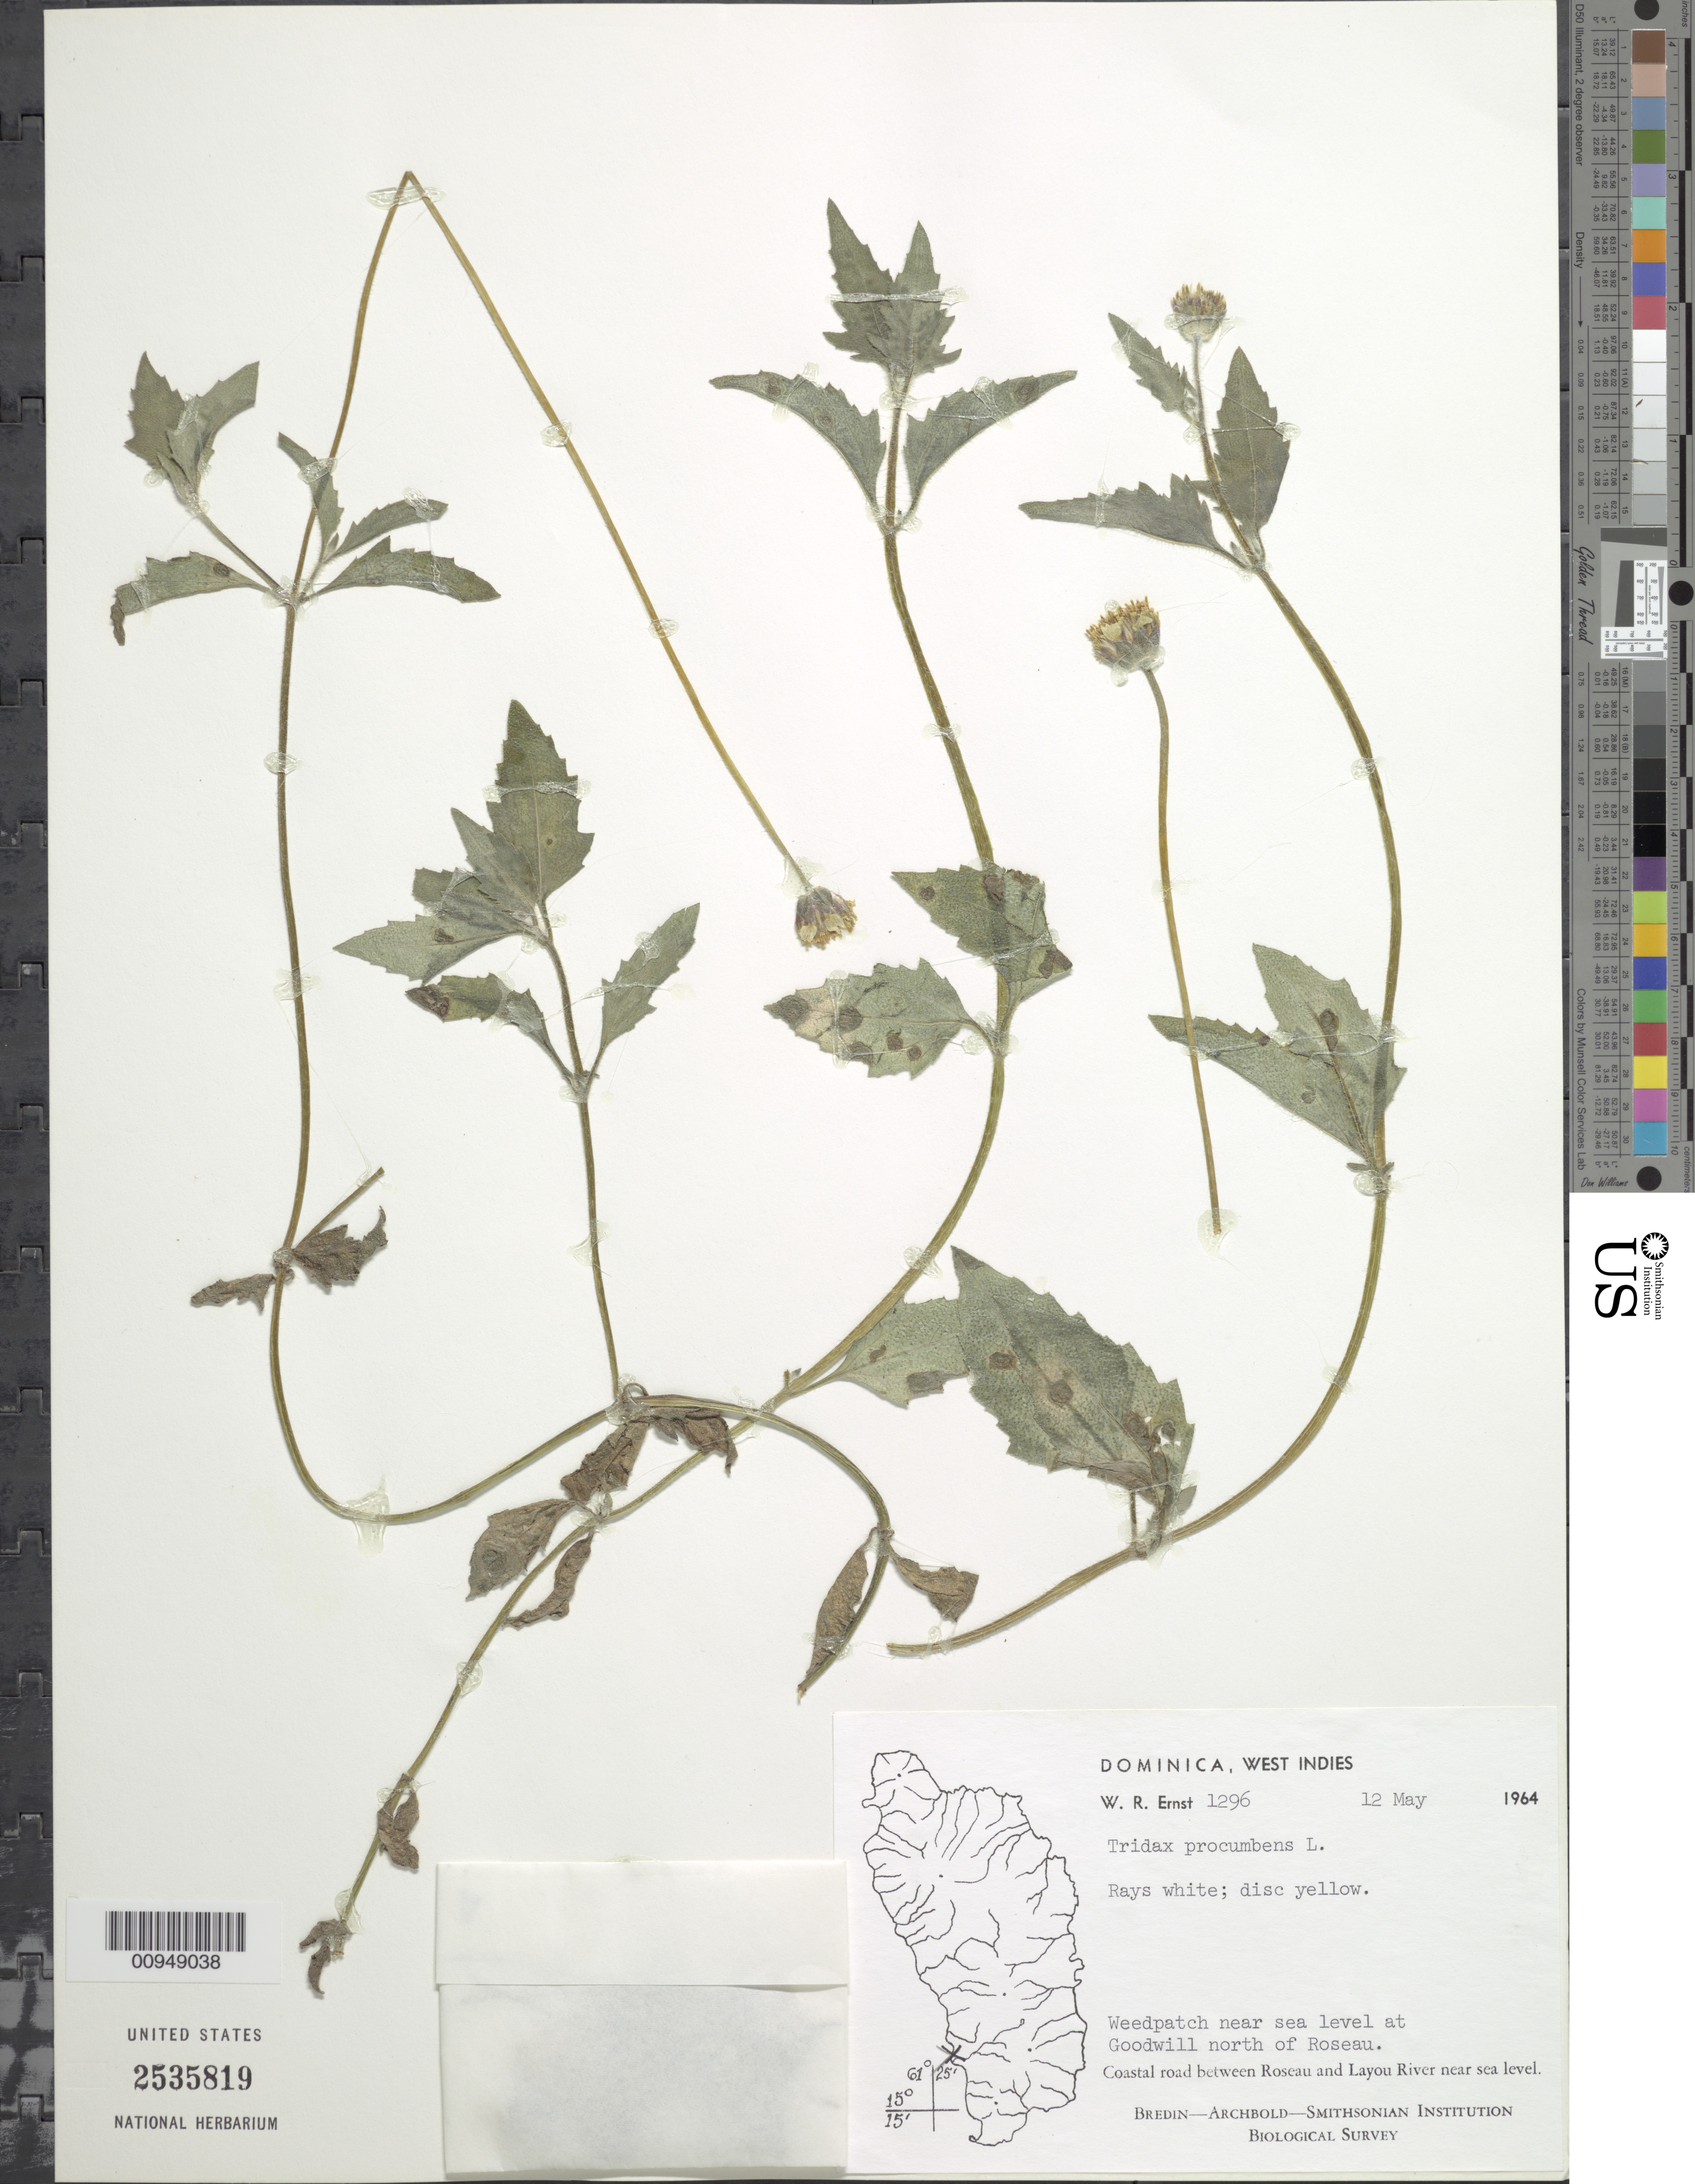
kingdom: Plantae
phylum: Tracheophyta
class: Magnoliopsida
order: Asterales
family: Asteraceae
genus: Tridax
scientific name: Tridax procumbens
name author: L.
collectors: W. R. Ernst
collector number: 1296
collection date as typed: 12 May 1964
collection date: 1964-05-12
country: Dominica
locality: Goodwill, N of Roseau, coastal road between Roseau and Layou River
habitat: Weedpatch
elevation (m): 0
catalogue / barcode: US 2535819